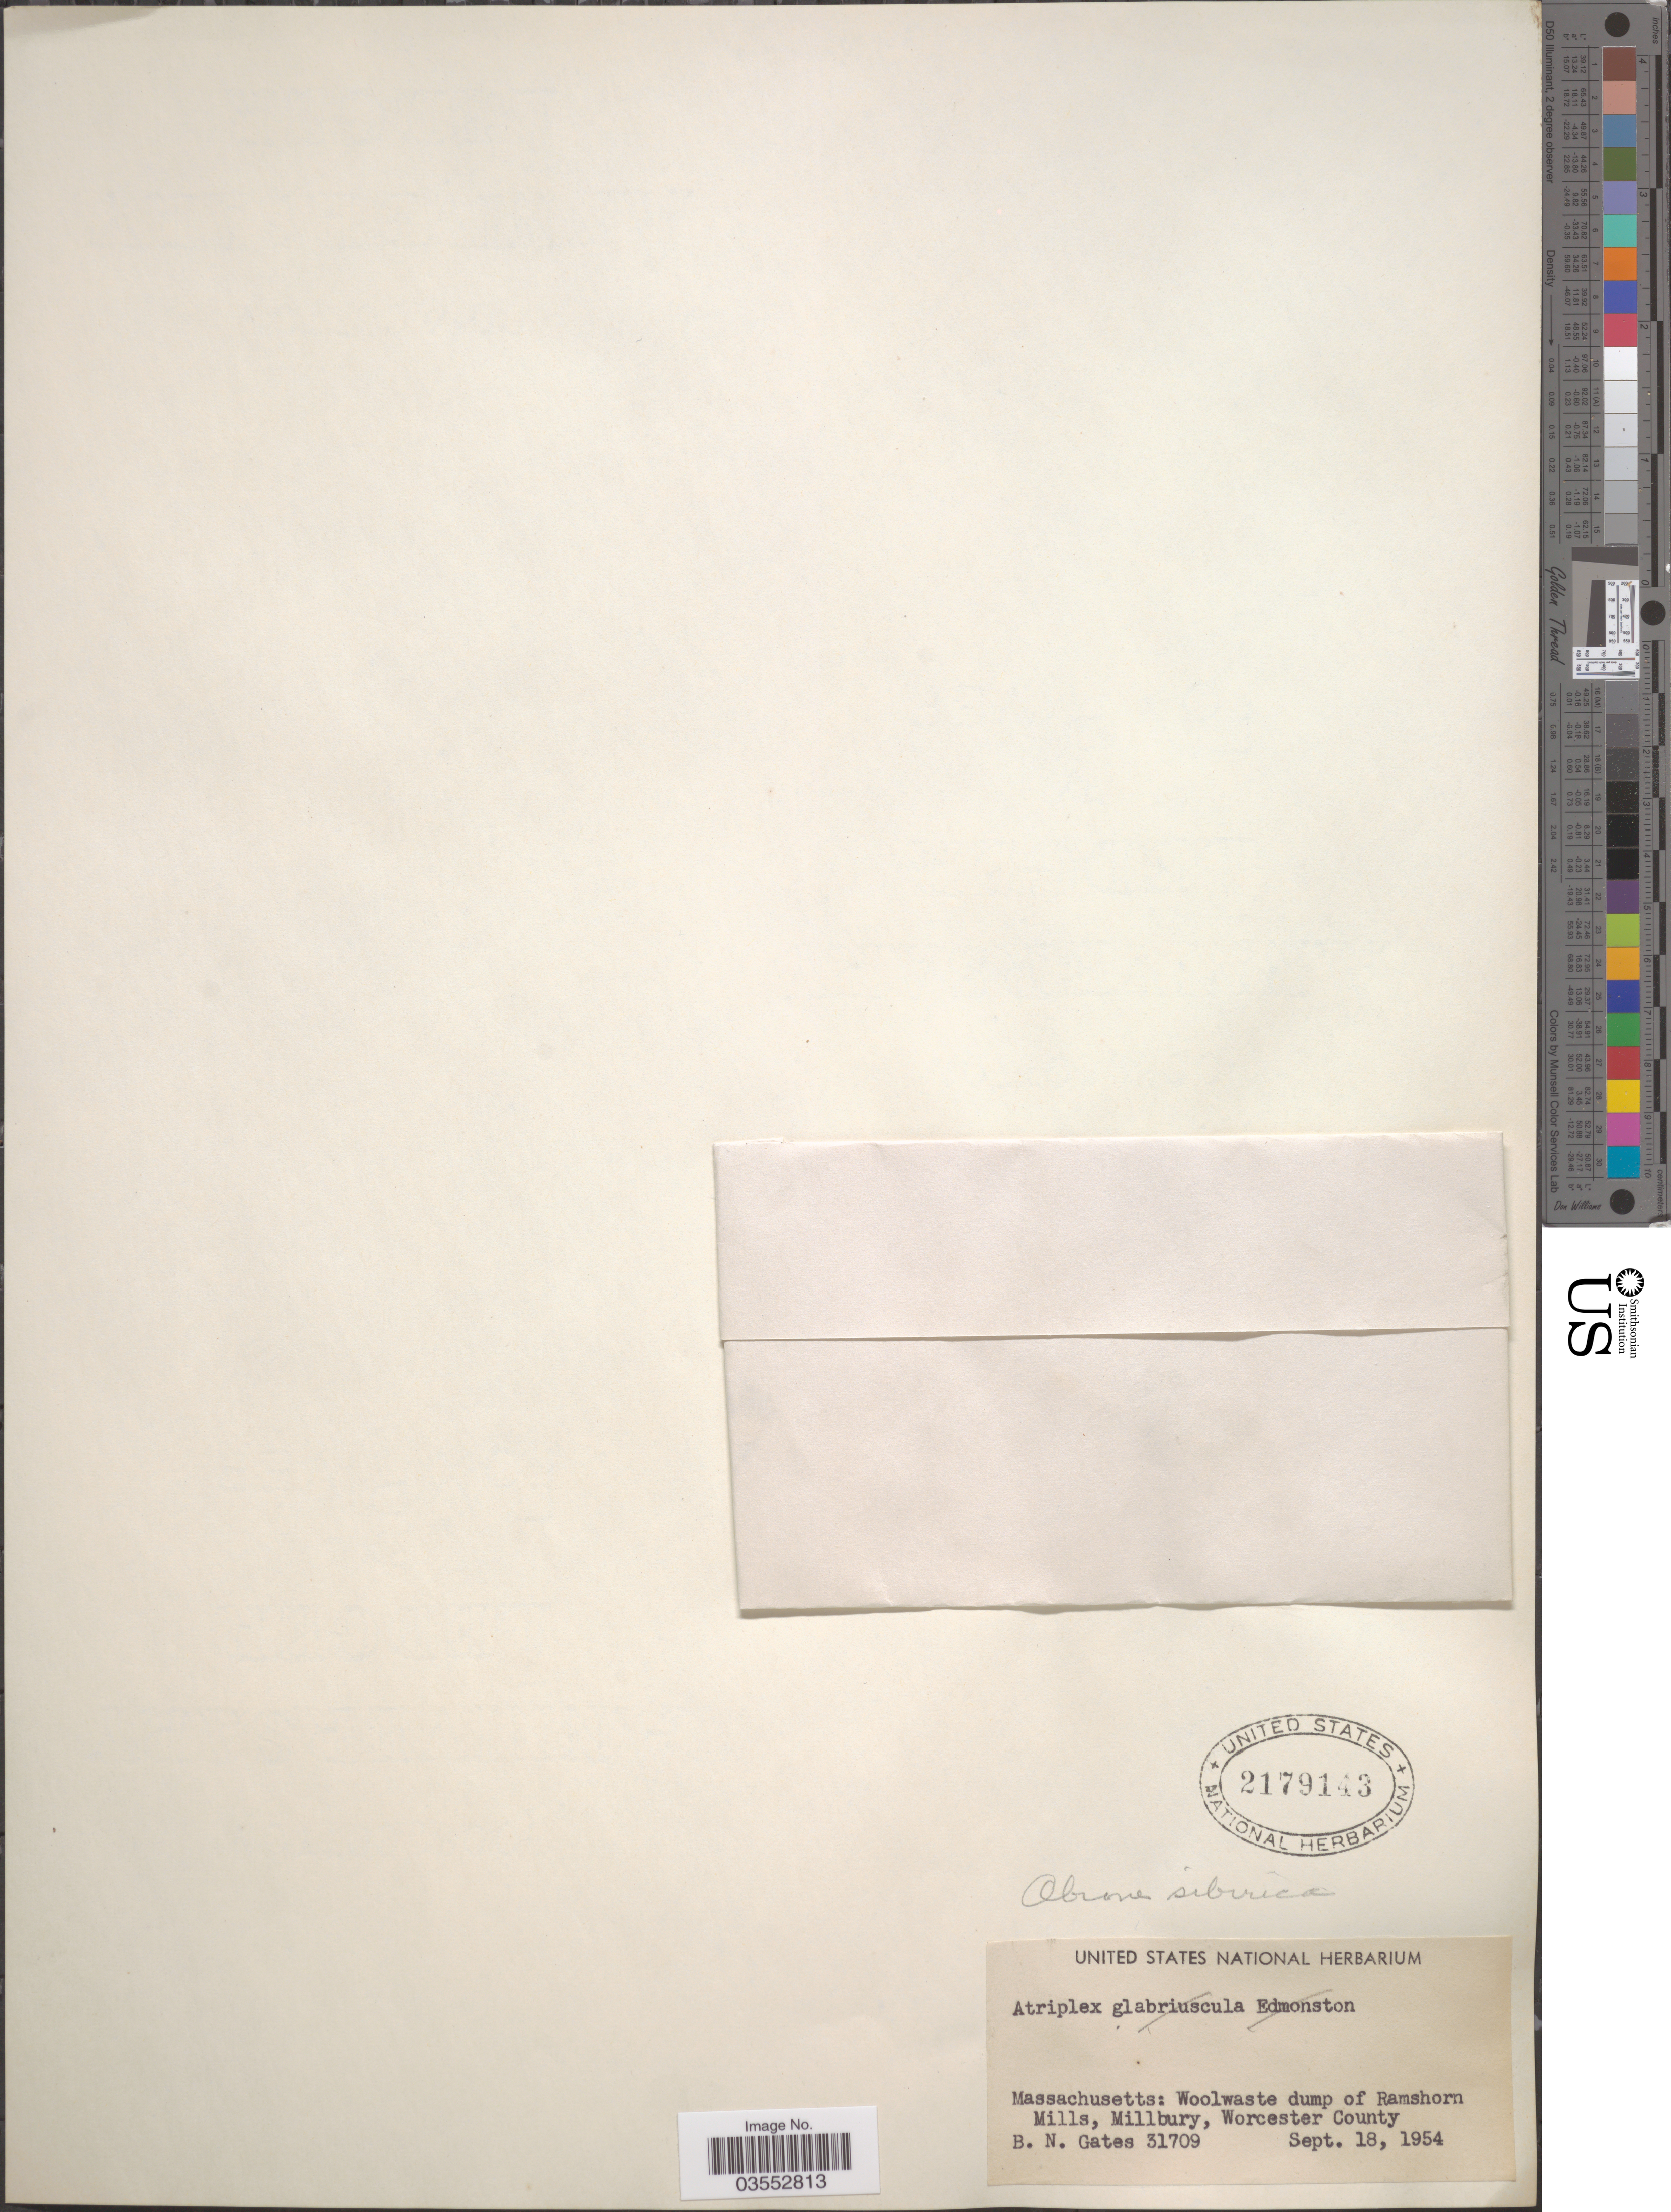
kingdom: Plantae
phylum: Tracheophyta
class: Magnoliopsida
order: Caryophyllales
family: Amaranthaceae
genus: Atriplex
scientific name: Atriplex sibirica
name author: L.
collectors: B. N. Gates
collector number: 31709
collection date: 1954-09-18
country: United States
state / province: Massachusetts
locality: Ramshorn Mills, Millbury, Worchester County.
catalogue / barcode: US 2179143